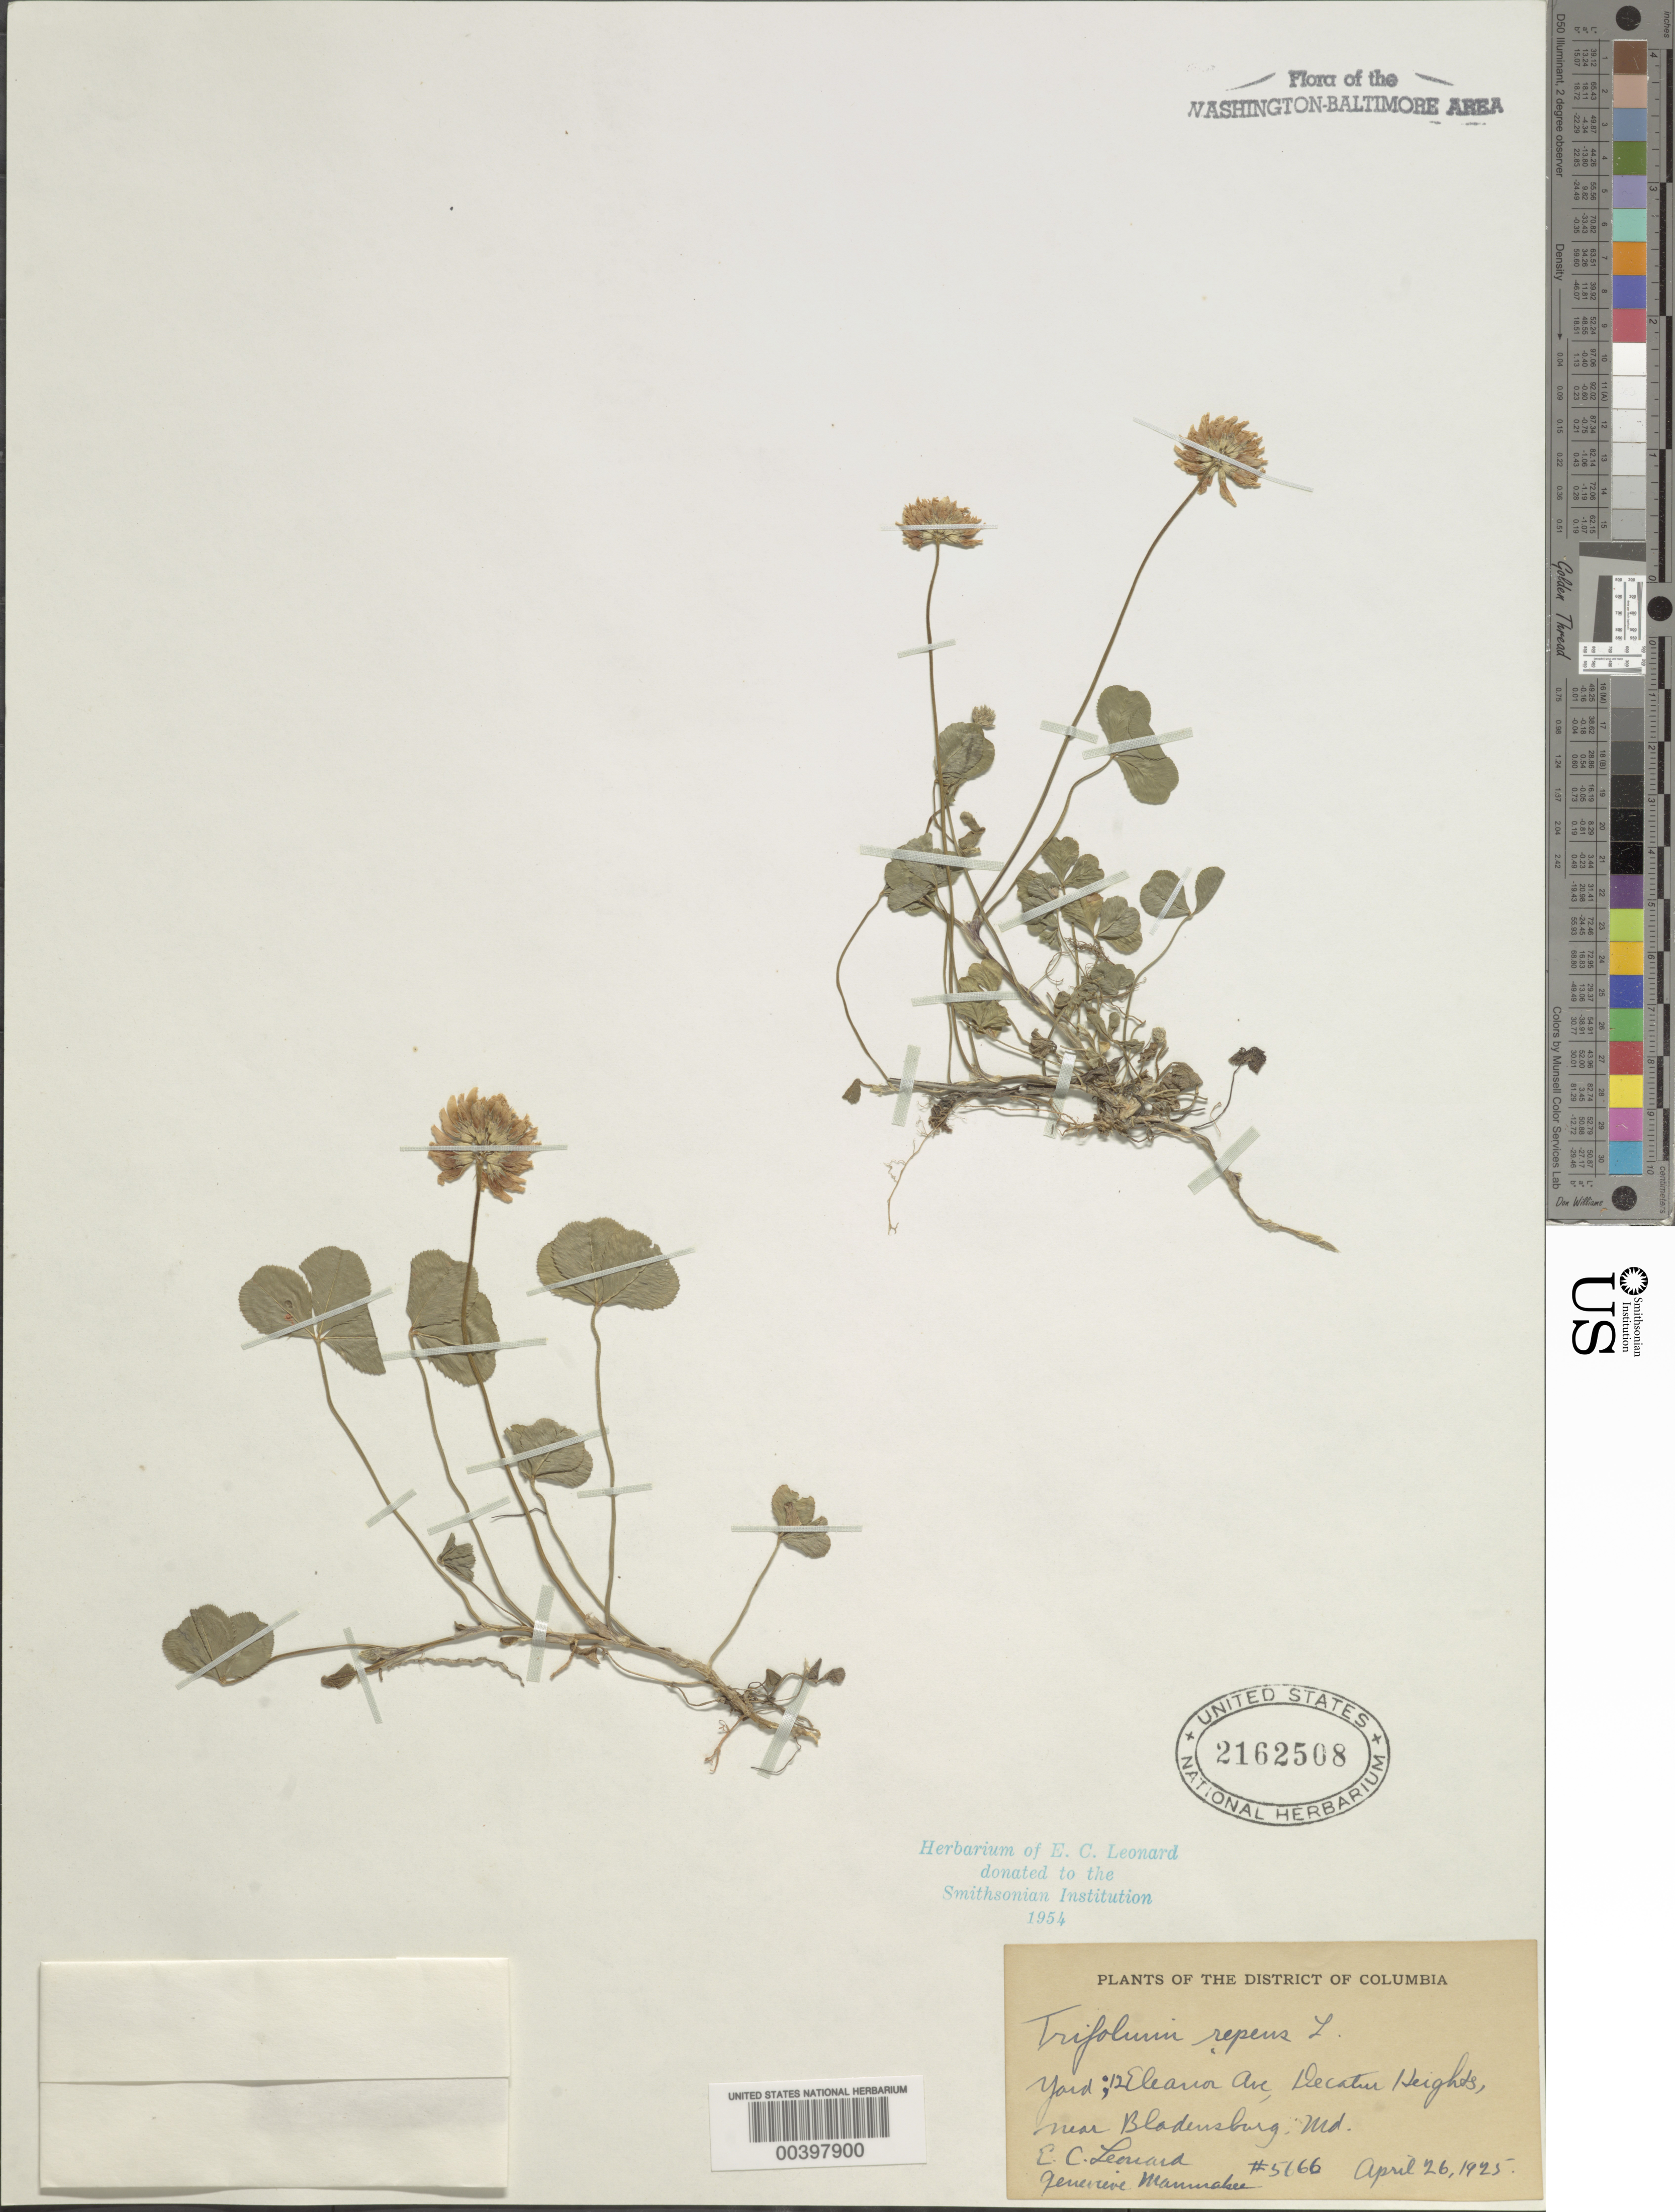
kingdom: Plantae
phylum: Tracheophyta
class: Magnoliopsida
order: Fabales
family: Fabaceae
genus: Trifolium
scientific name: Trifolium repens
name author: L.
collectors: E. C. Leonard & G. Mannahee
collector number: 5666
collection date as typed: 26 Apr 1925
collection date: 1925-04-26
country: United States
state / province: Maryland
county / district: Prince George's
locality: Decatur Heights, Bladensburg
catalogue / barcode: US 2162508